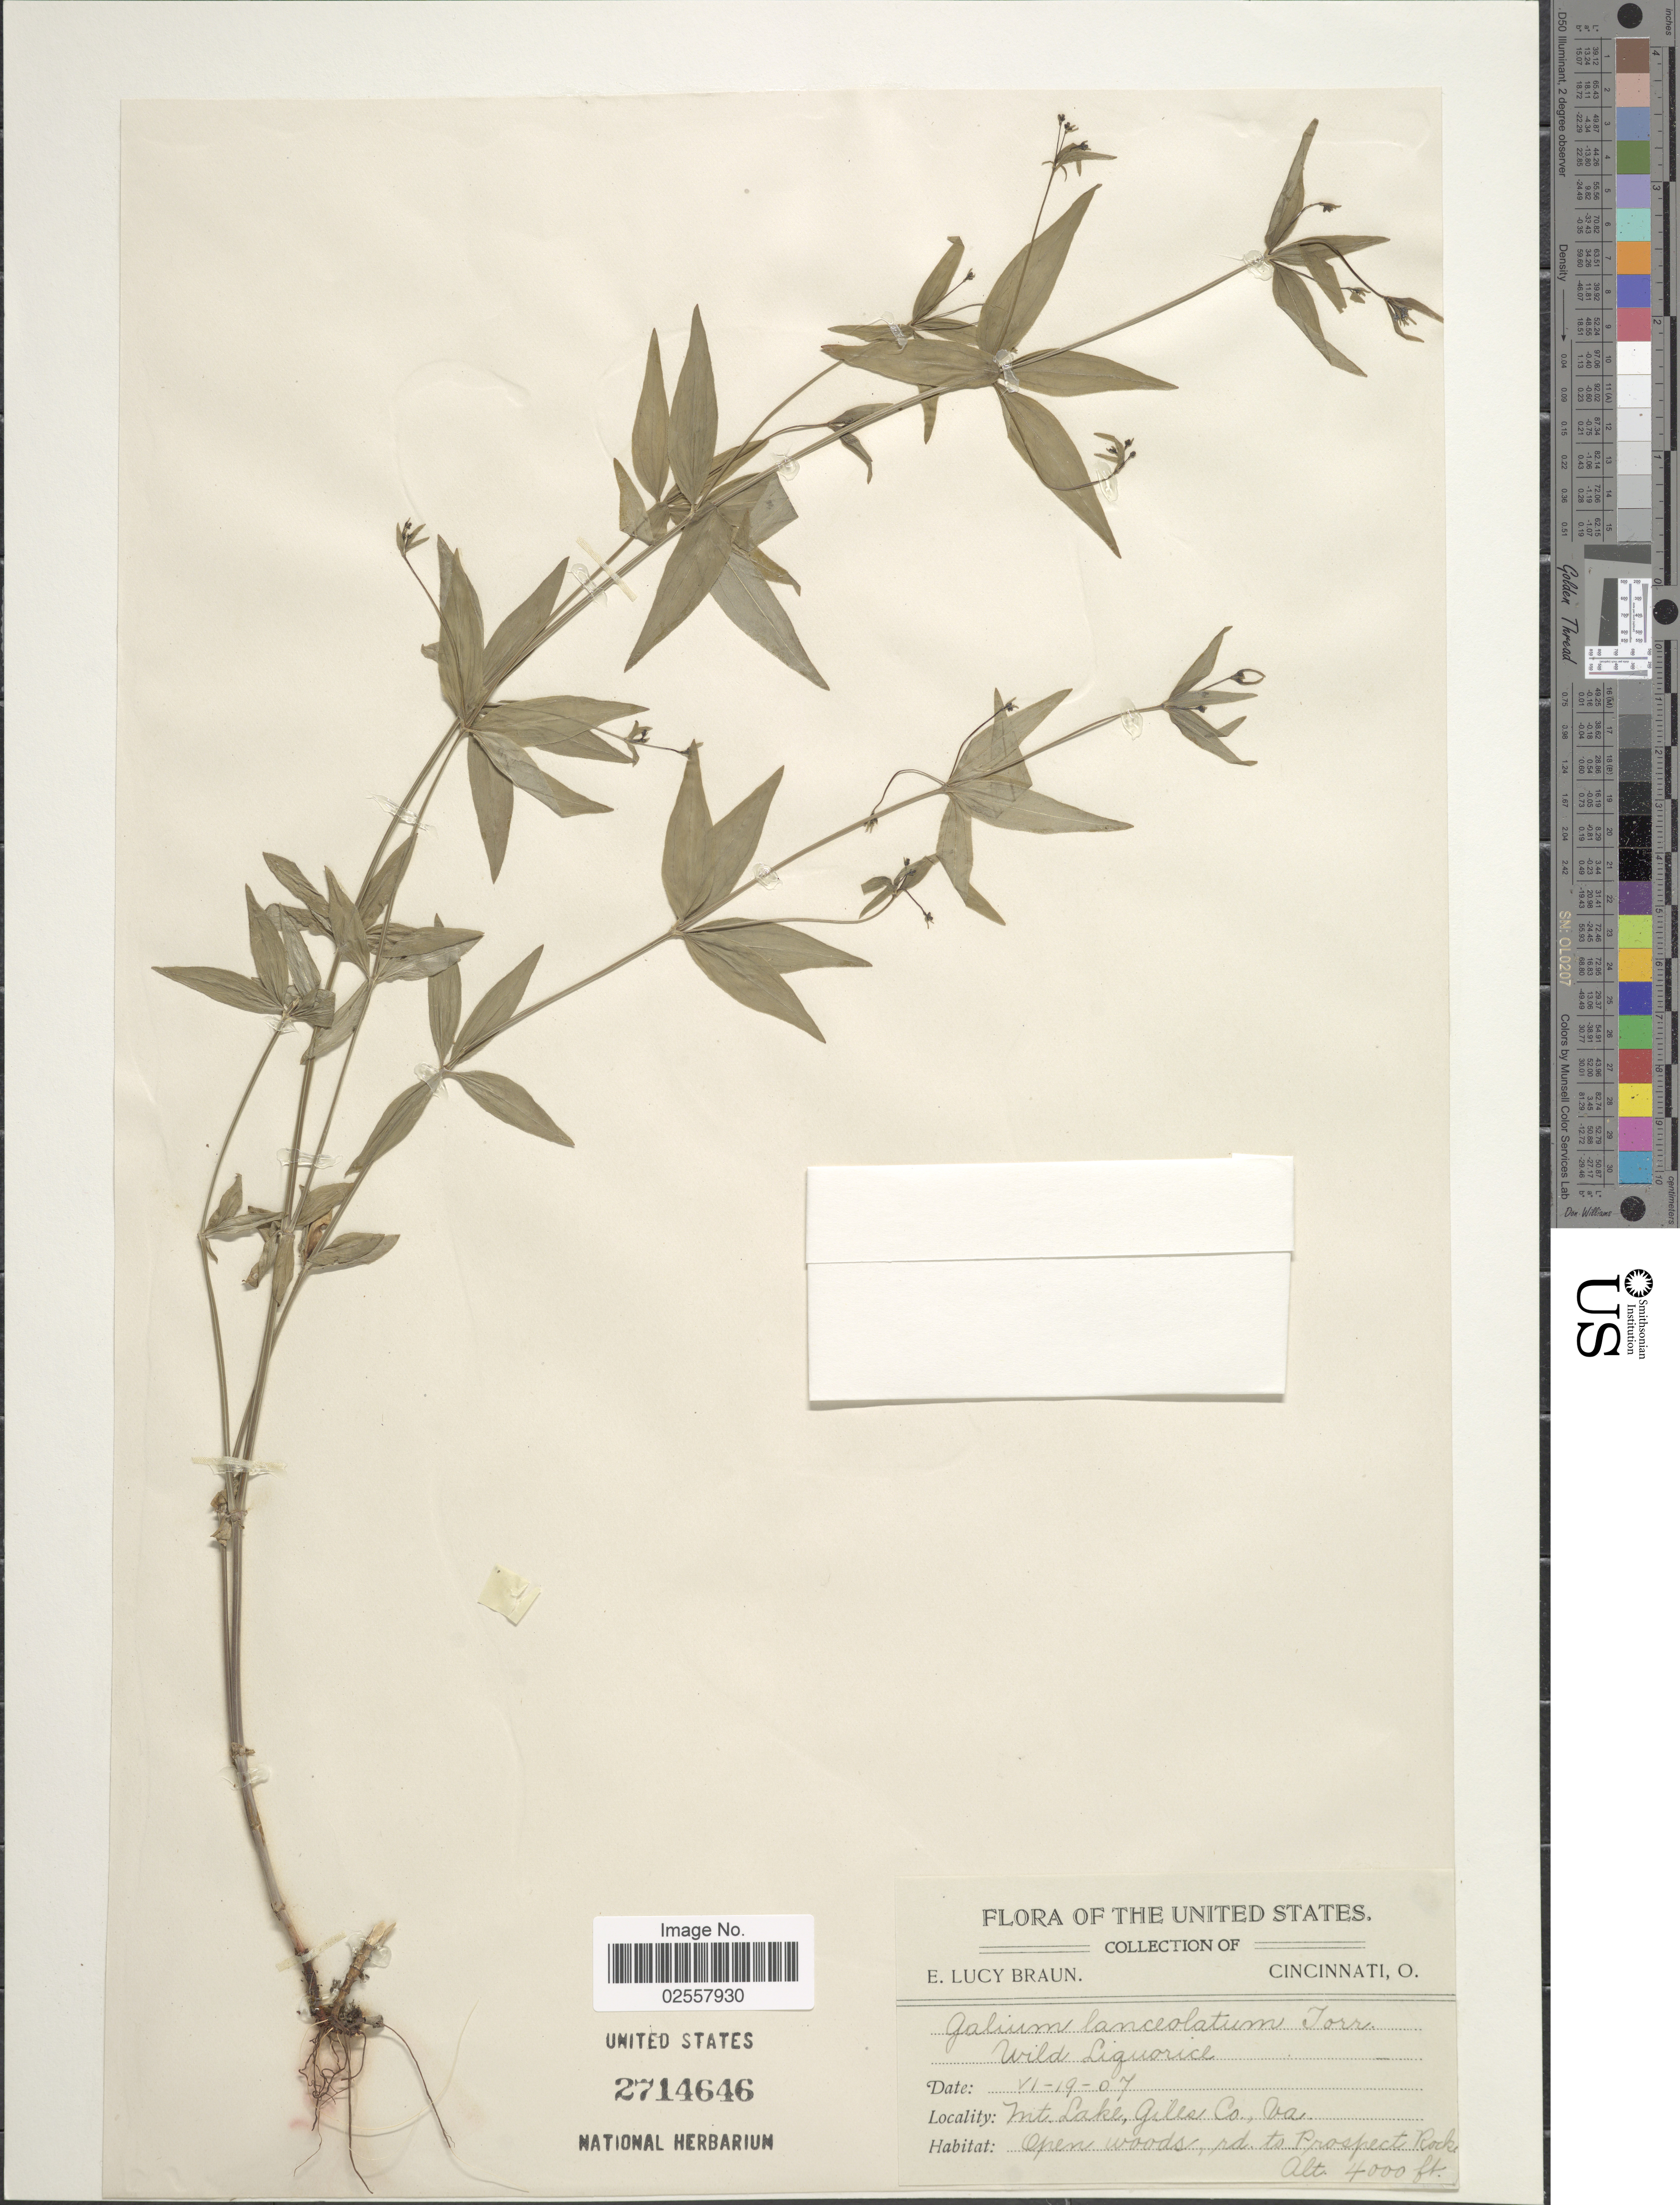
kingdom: Plantae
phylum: Tracheophyta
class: Magnoliopsida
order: Gentianales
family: Rubiaceae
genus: Galium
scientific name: Galium lanceolatum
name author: (Torr. & A. Gray) Torr.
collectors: E. L. Braun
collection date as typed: Transcribed d/m/y: 19/6/7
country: United States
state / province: Virginia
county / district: Giles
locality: Mt. Lake, Giles Co., open woods, rd. to Prospect Rock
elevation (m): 1219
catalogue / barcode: US 2714646